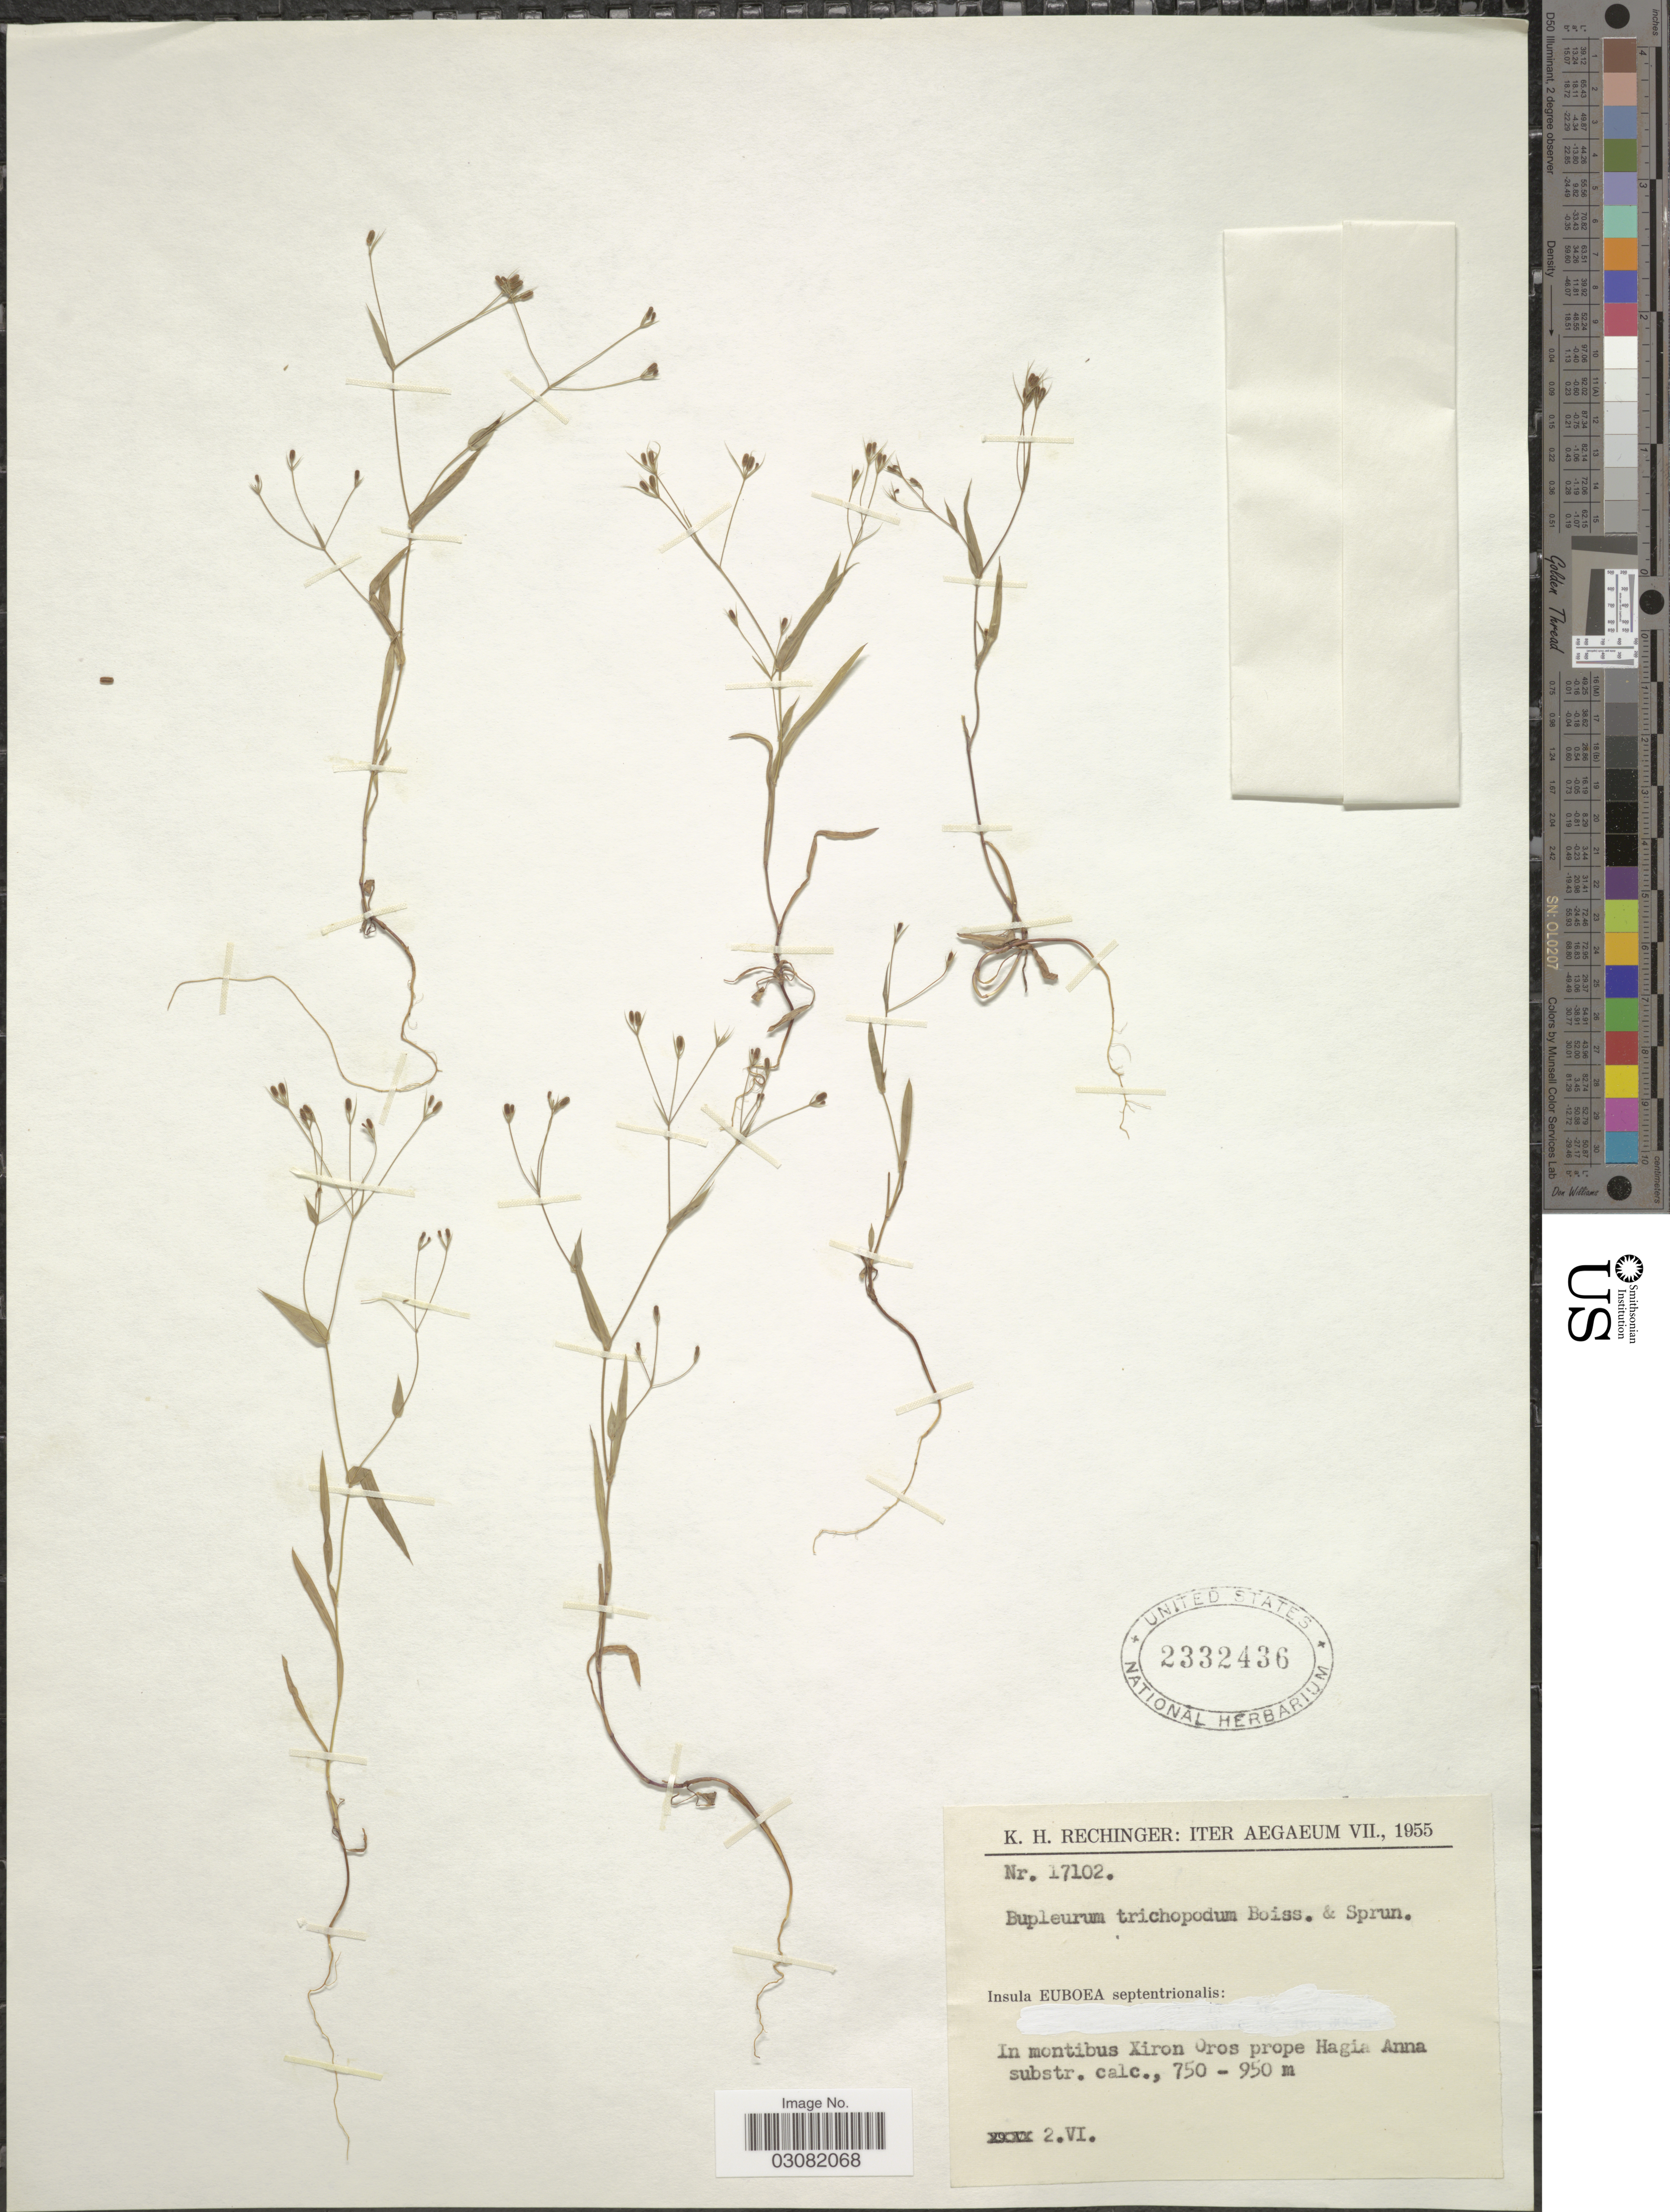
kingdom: Plantae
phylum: Tracheophyta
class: Magnoliopsida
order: Apiales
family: Apiaceae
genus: Bupleurum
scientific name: Bupleurum trichopodum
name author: Boiss. & Spruner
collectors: K. H. Rechinger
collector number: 17102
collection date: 1955-06-02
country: Greece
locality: Iter Aegaeum, Insuka Euboea septentrionalis: In montibus Xiron Oros prope Hagia Anna substr.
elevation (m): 750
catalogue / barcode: US 2332436